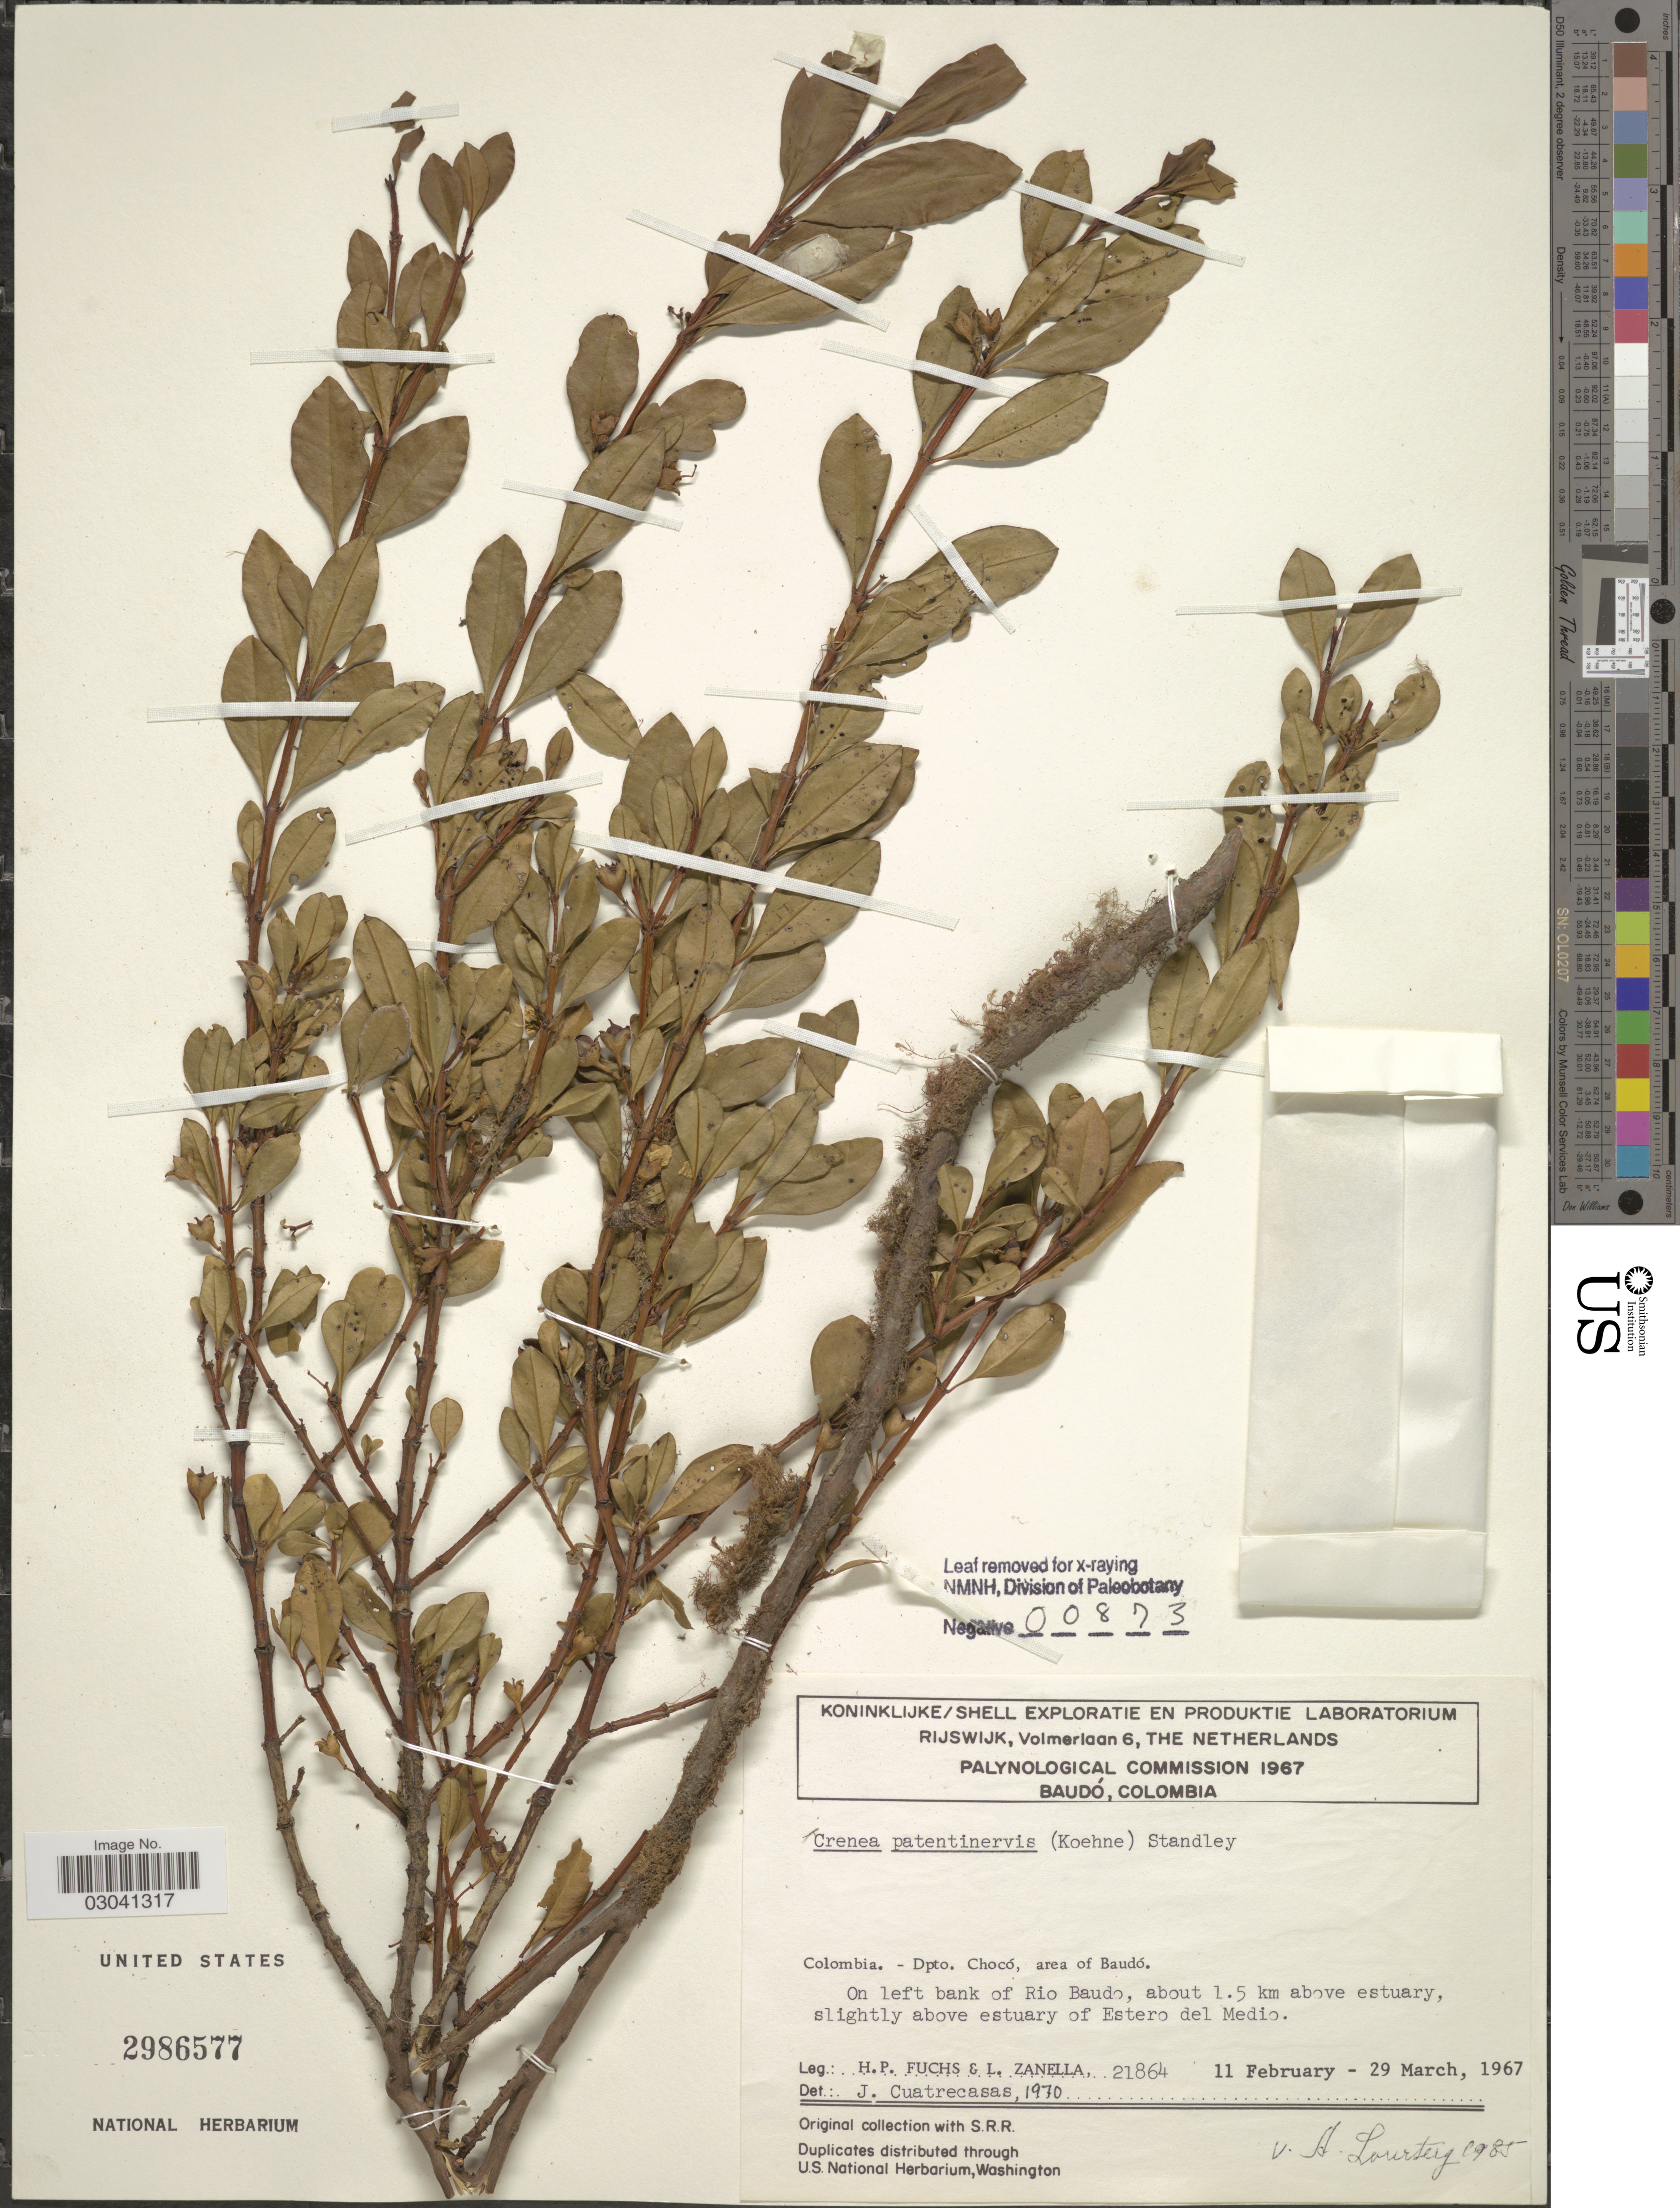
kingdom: Plantae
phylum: Tracheophyta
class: Magnoliopsida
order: Myrtales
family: Lythraceae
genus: Ammannia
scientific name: Ammannia patentinervius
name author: (Koehne) S.A. Graham et al.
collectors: H. P. Fuchs & L. Zanella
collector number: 21864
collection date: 1967-02-11/1967-03-29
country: Colombia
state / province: Chocó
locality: Dpto. Chocó, area of Baudó, On left bank of Rio Baudo, about 1.5 km above estuary, slighty above estuary of Estero del Medio.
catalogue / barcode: US 2986577